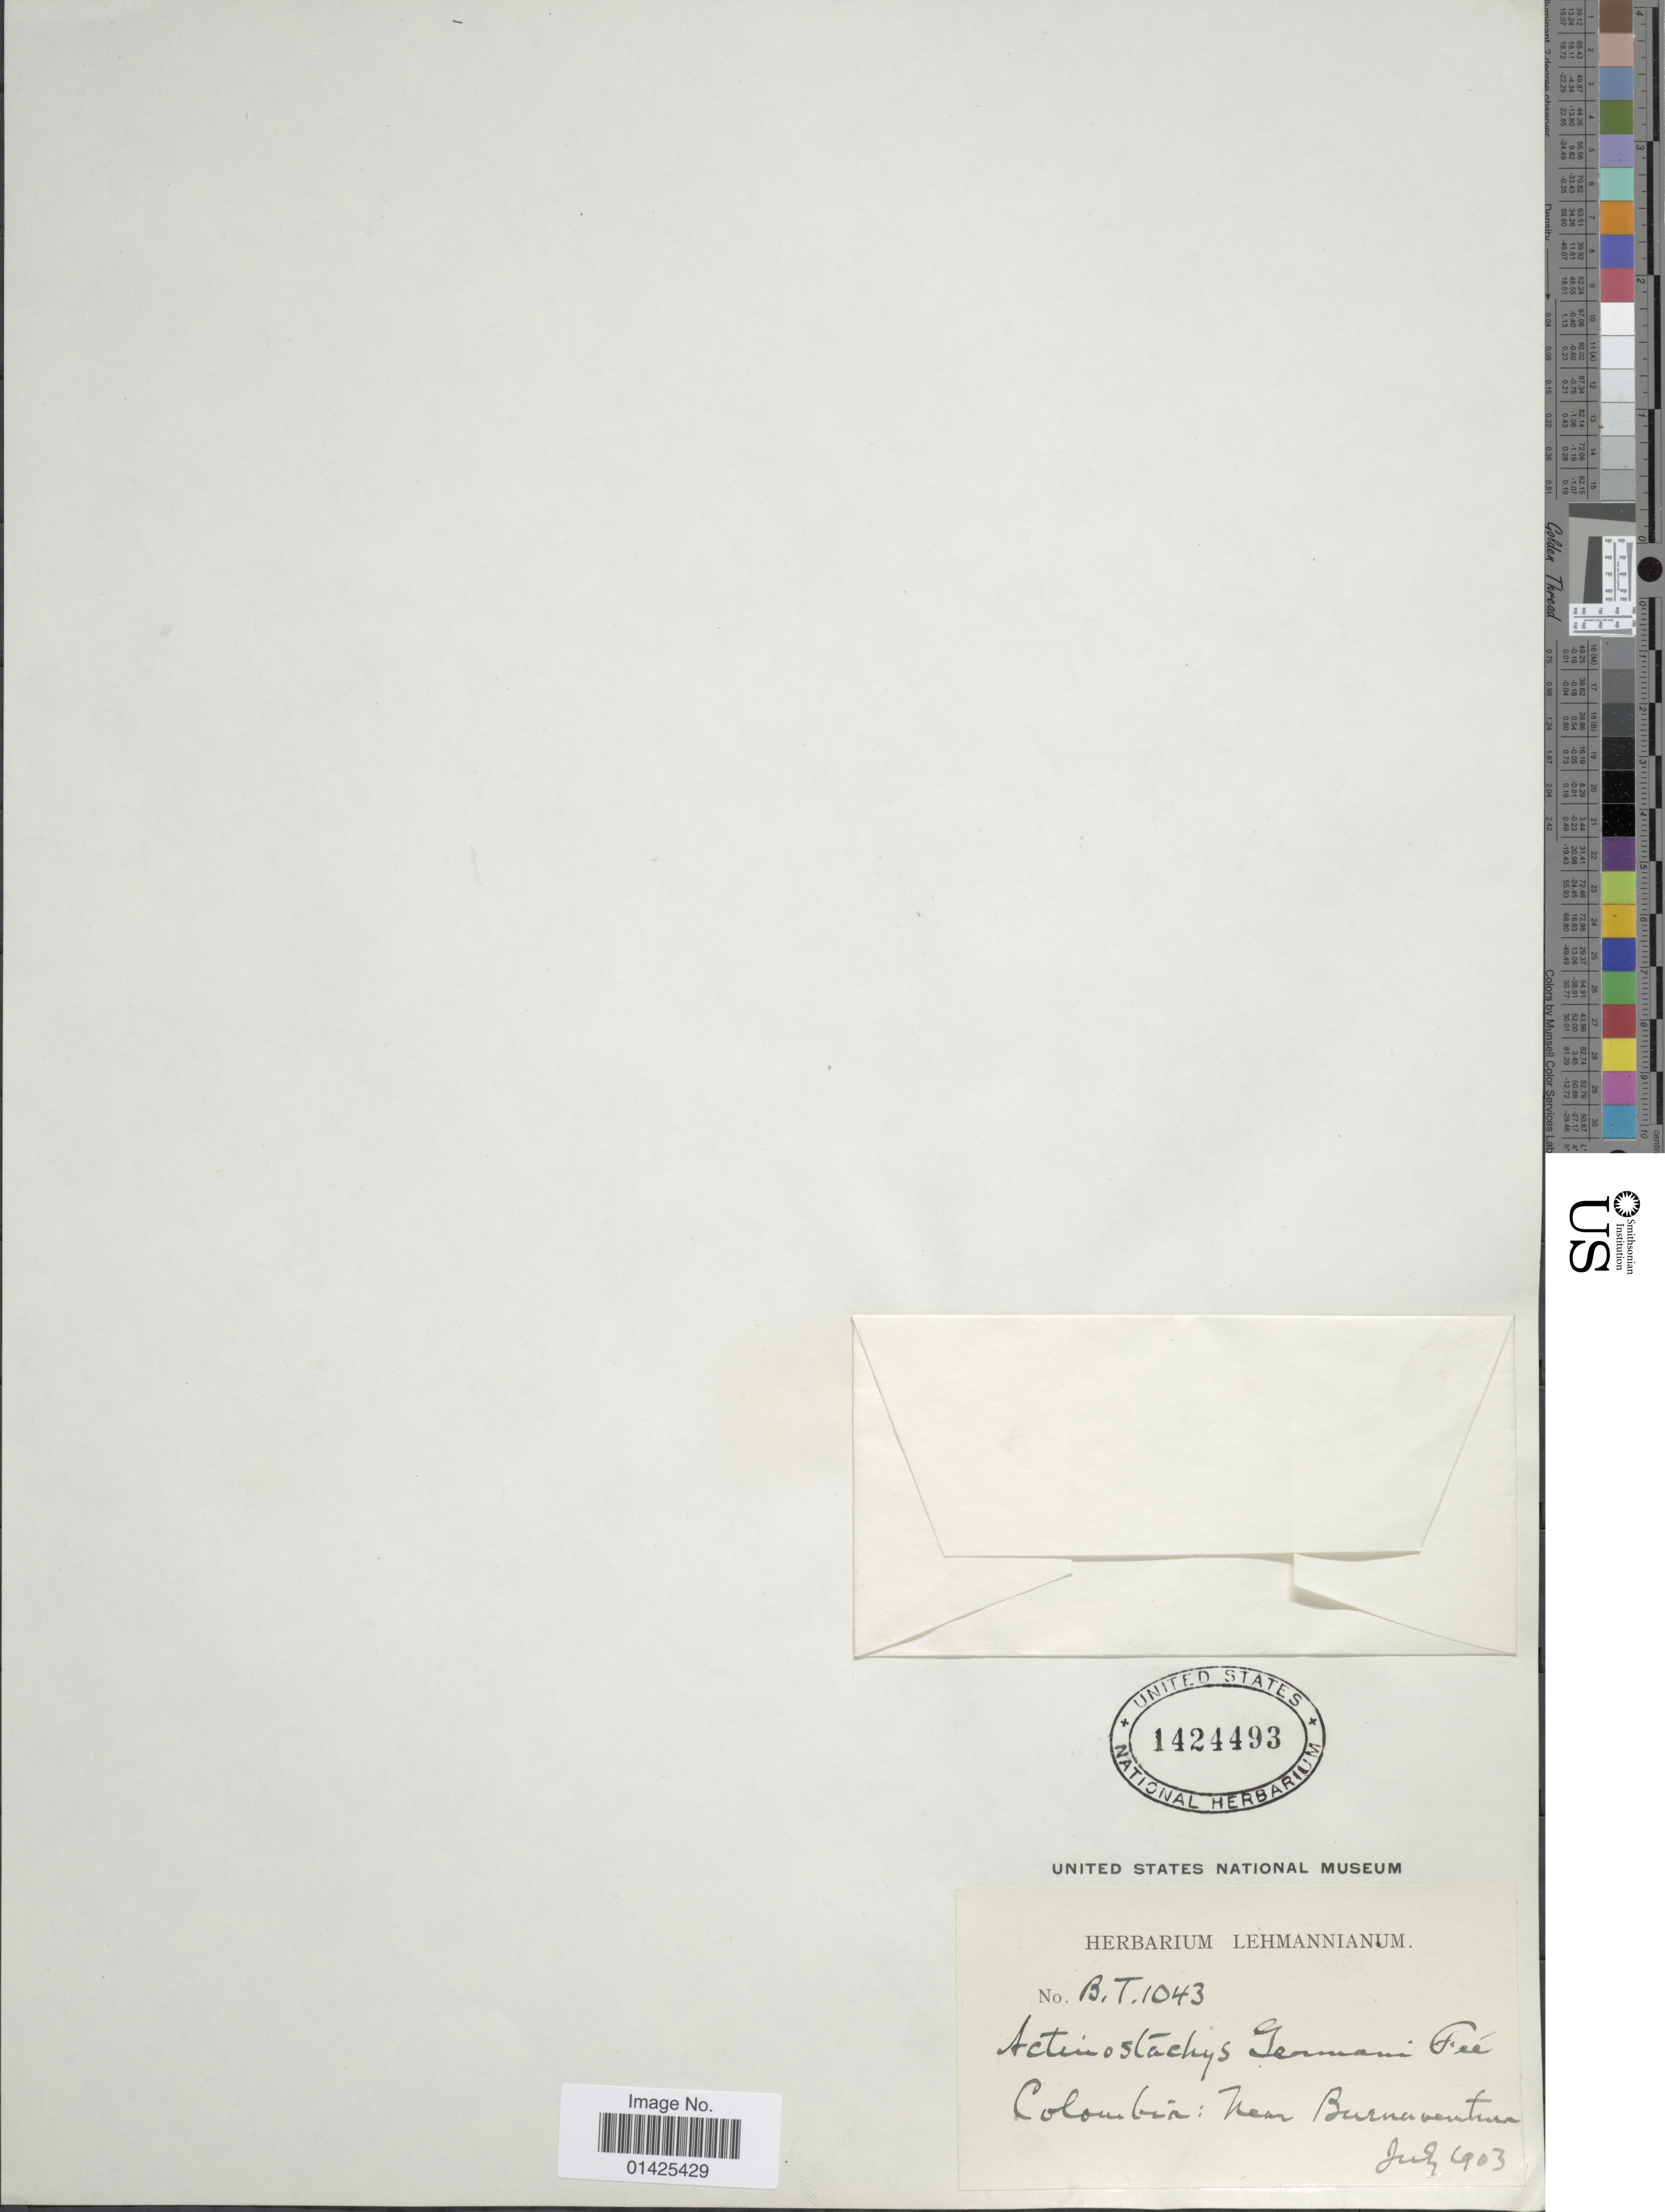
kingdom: Plantae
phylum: Tracheophyta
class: Polypodiopsida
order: Schizaeales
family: Schizaeaceae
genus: Actinostachys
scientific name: Actinostachys pennula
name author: (Sw.) Hook.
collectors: ex herb. Lehmannianum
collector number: B.T.1043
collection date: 1903-07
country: Colombia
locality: Near Buenaventura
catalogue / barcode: US 1424493